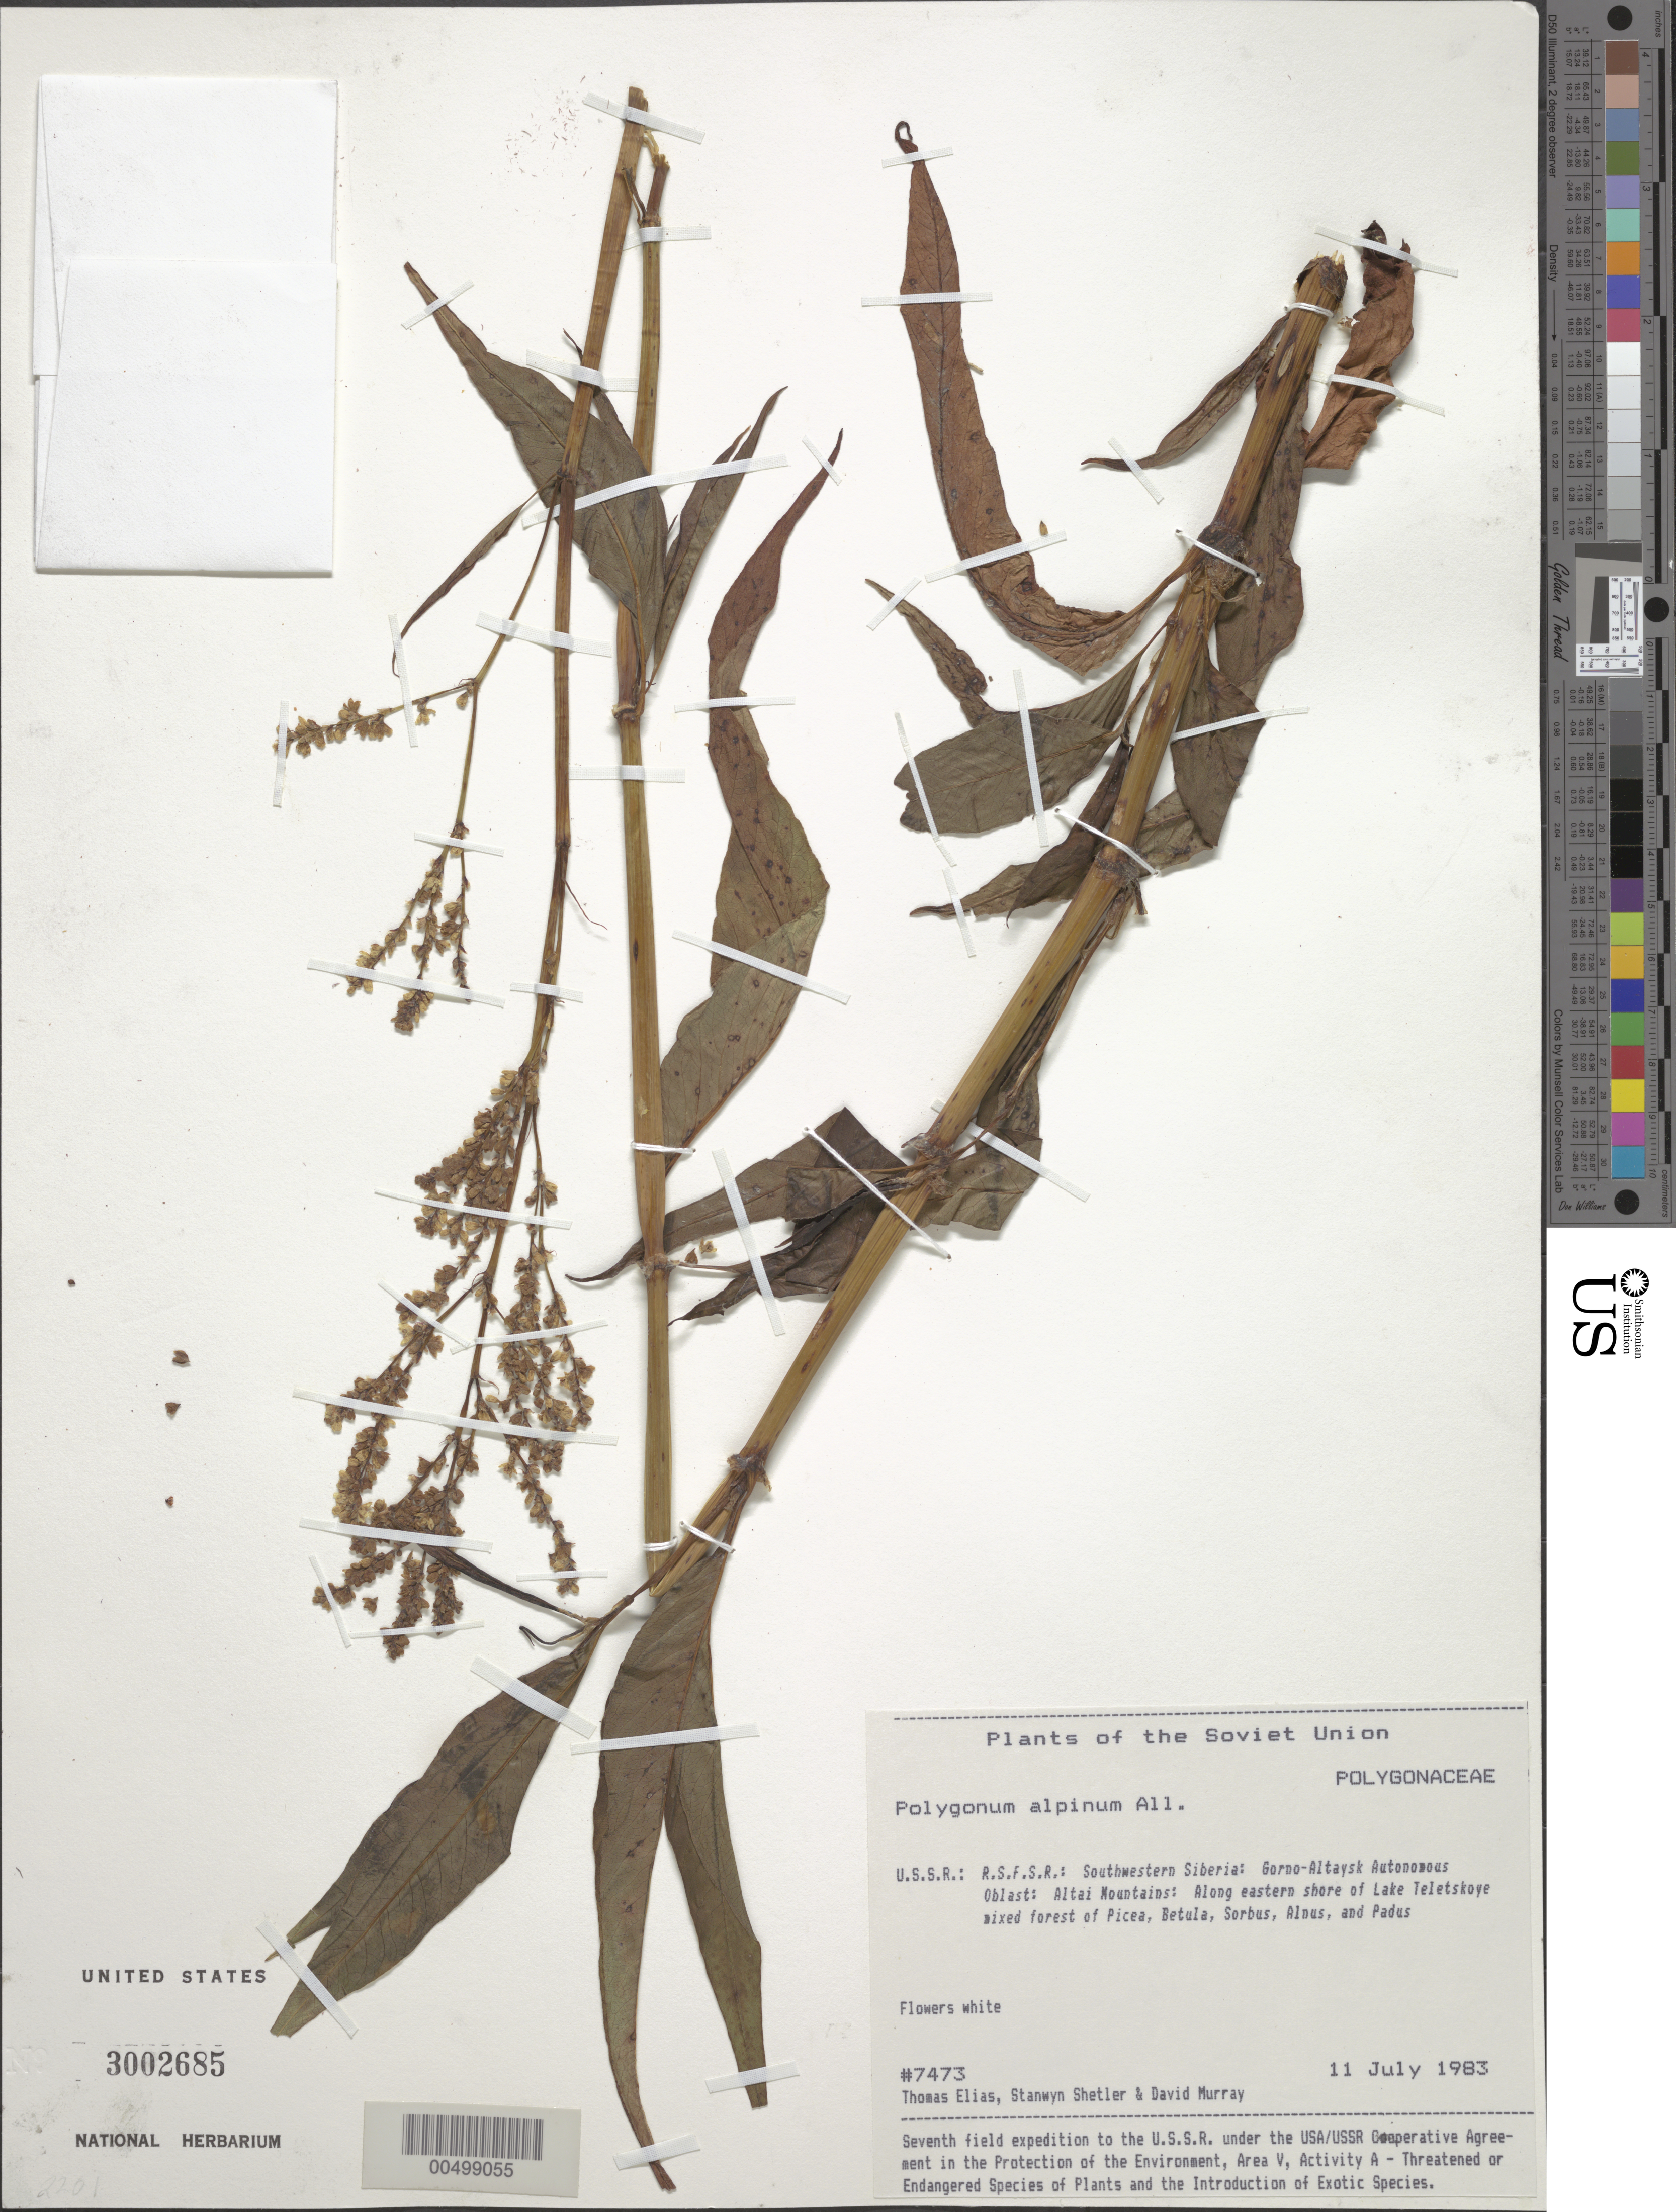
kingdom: Plantae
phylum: Tracheophyta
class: Magnoliopsida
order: Caryophyllales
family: Polygonaceae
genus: Koenigia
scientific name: Koenigia alpina var. alpina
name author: (All.) T.M. Schust. & Reveal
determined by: Strong, Mark T., (BOT), Smithsonian Institution - National Museum of Natural History (UNITED STATES)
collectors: T. Elias, S. Shetler & D. F. Murray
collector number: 7473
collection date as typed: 11 Jul 1983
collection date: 1983-07-11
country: Russian Federation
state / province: Altai Republic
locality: Altai Mountains, along eastern shore of Lake Teletskoye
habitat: mixed forest of Picea, Betula, Sorbus, Alnus, and Padus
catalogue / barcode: US 3002685